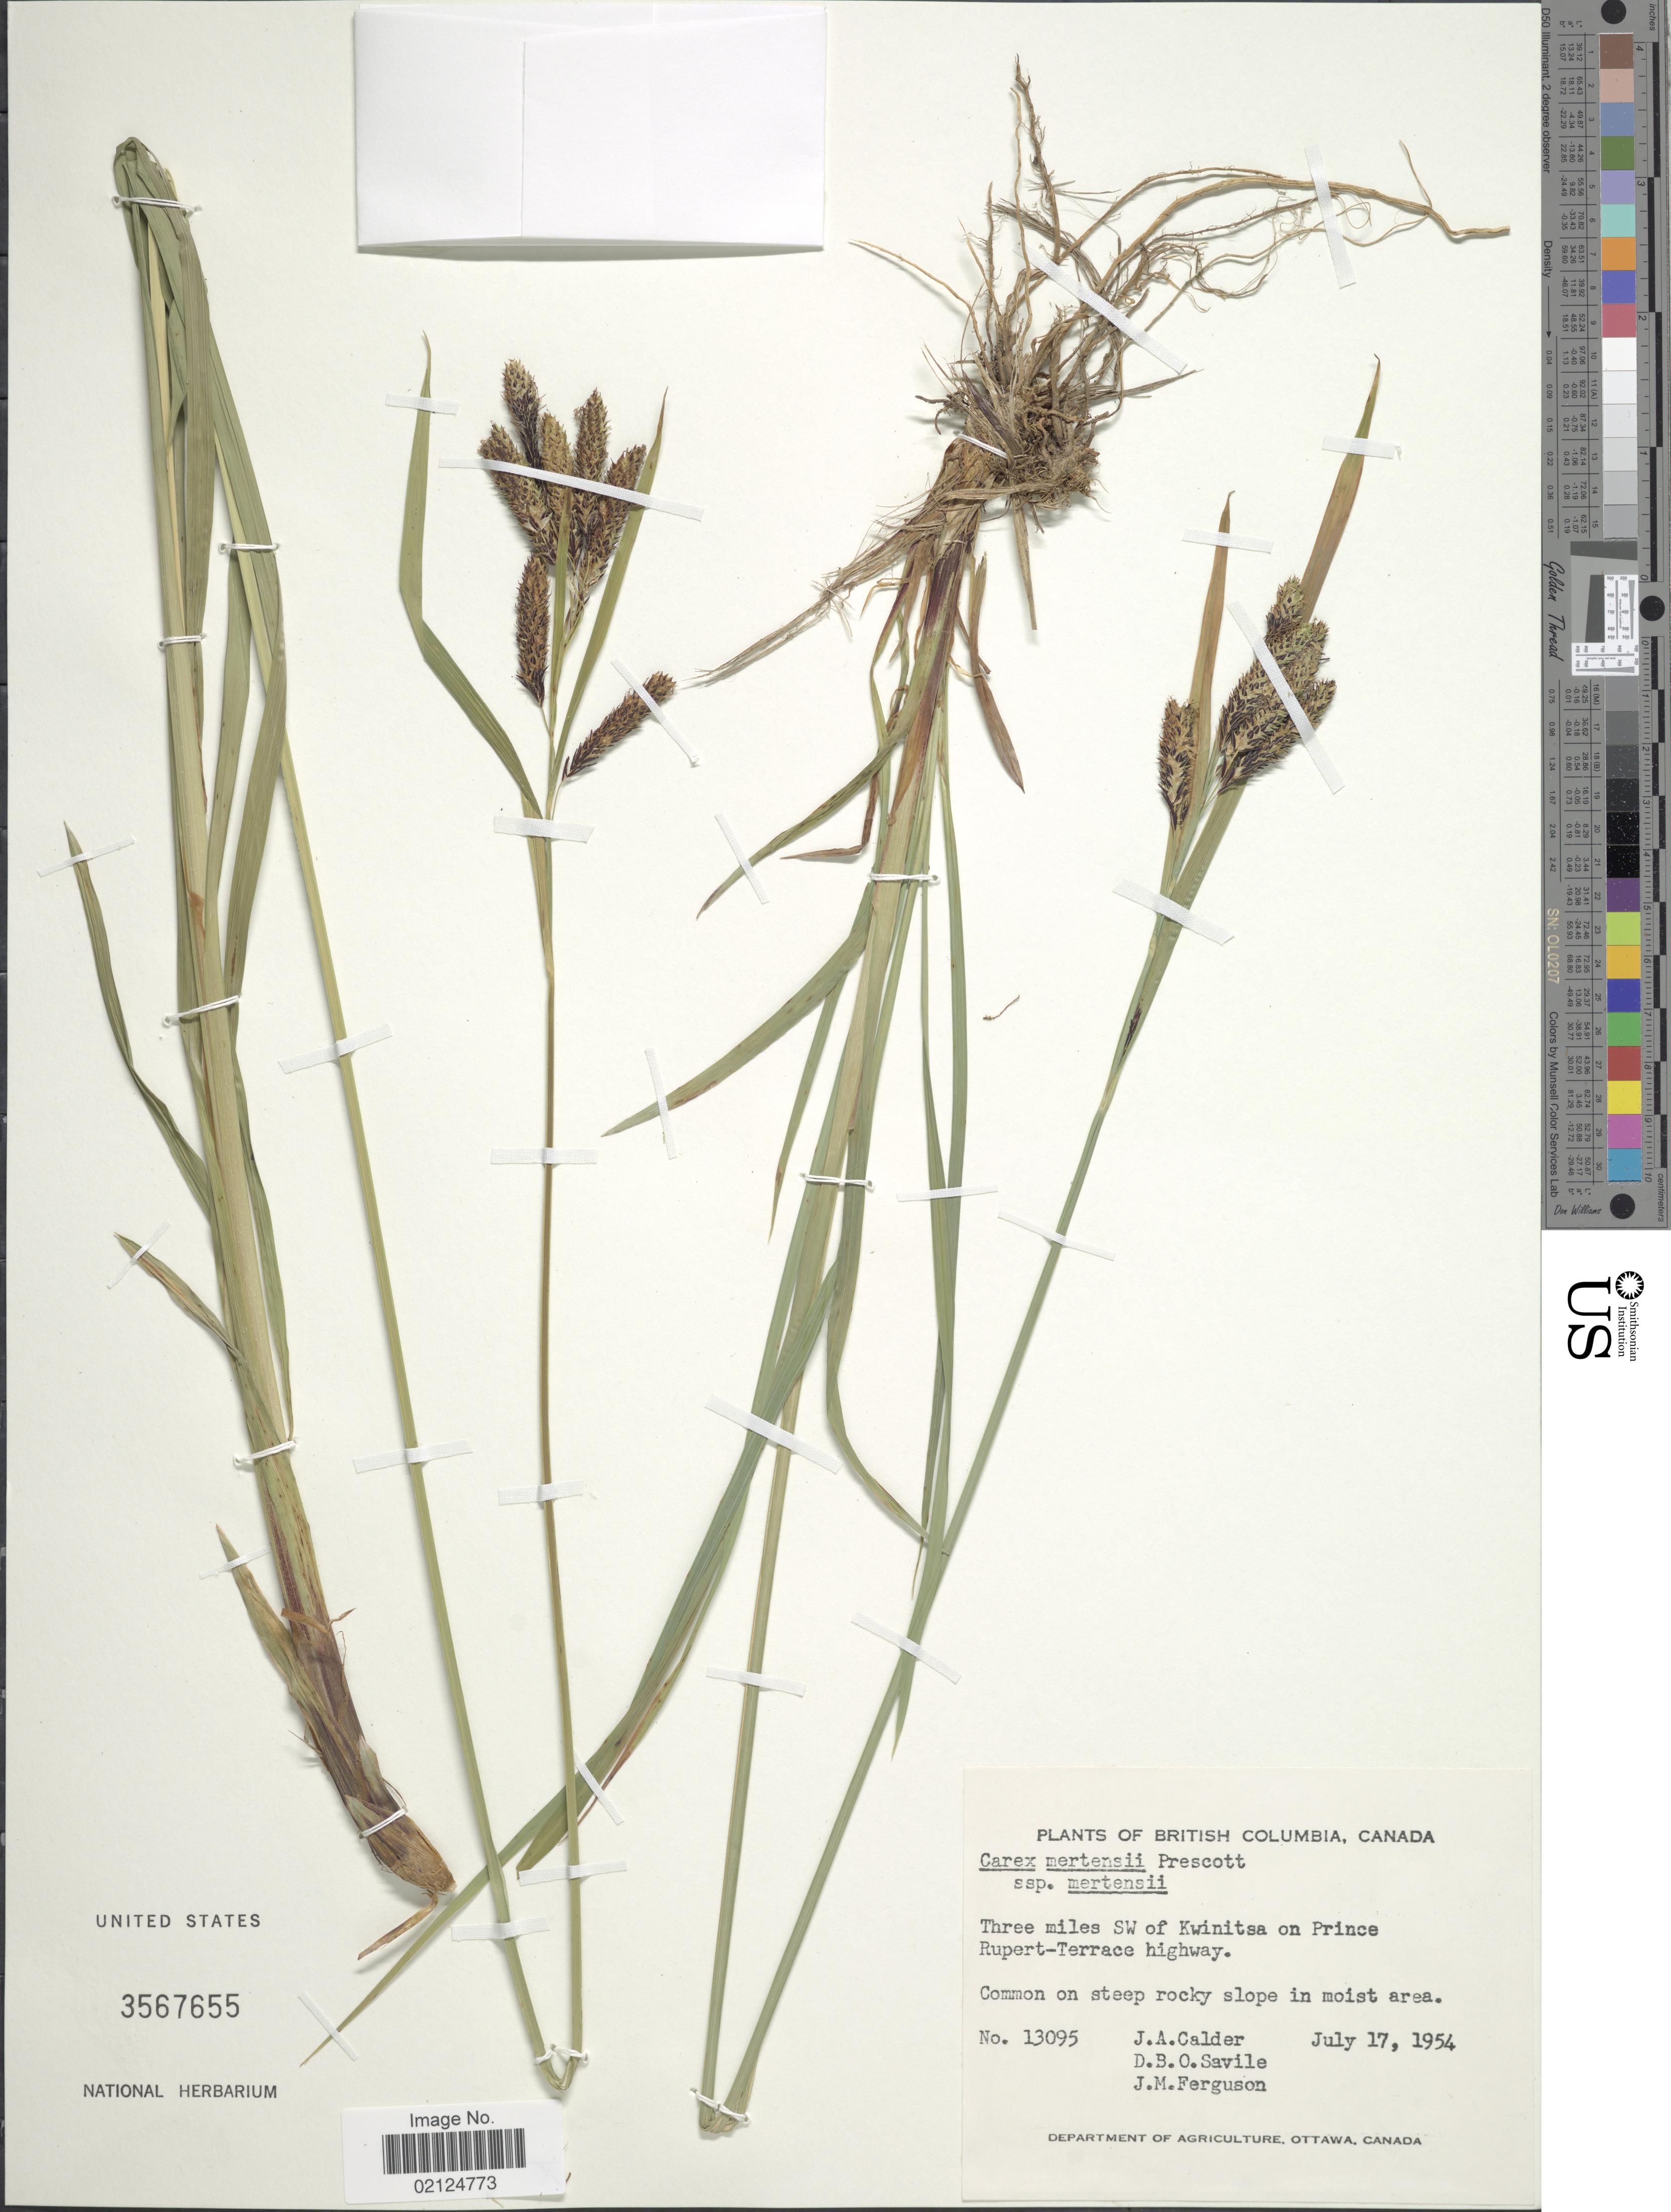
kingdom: Plantae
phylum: Tracheophyta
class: Liliopsida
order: Poales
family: Cyperaceae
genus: Carex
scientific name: Carex mertensii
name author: J.D. Prescott ex Bong.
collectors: J. A. Calder, D. Savile & J. M. Ferguson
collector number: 13095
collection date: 1954-07-17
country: Canada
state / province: British Columbia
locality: Three miles SW of Kwinitsa on Prince Rupert-Terrace highway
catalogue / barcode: US 3567655